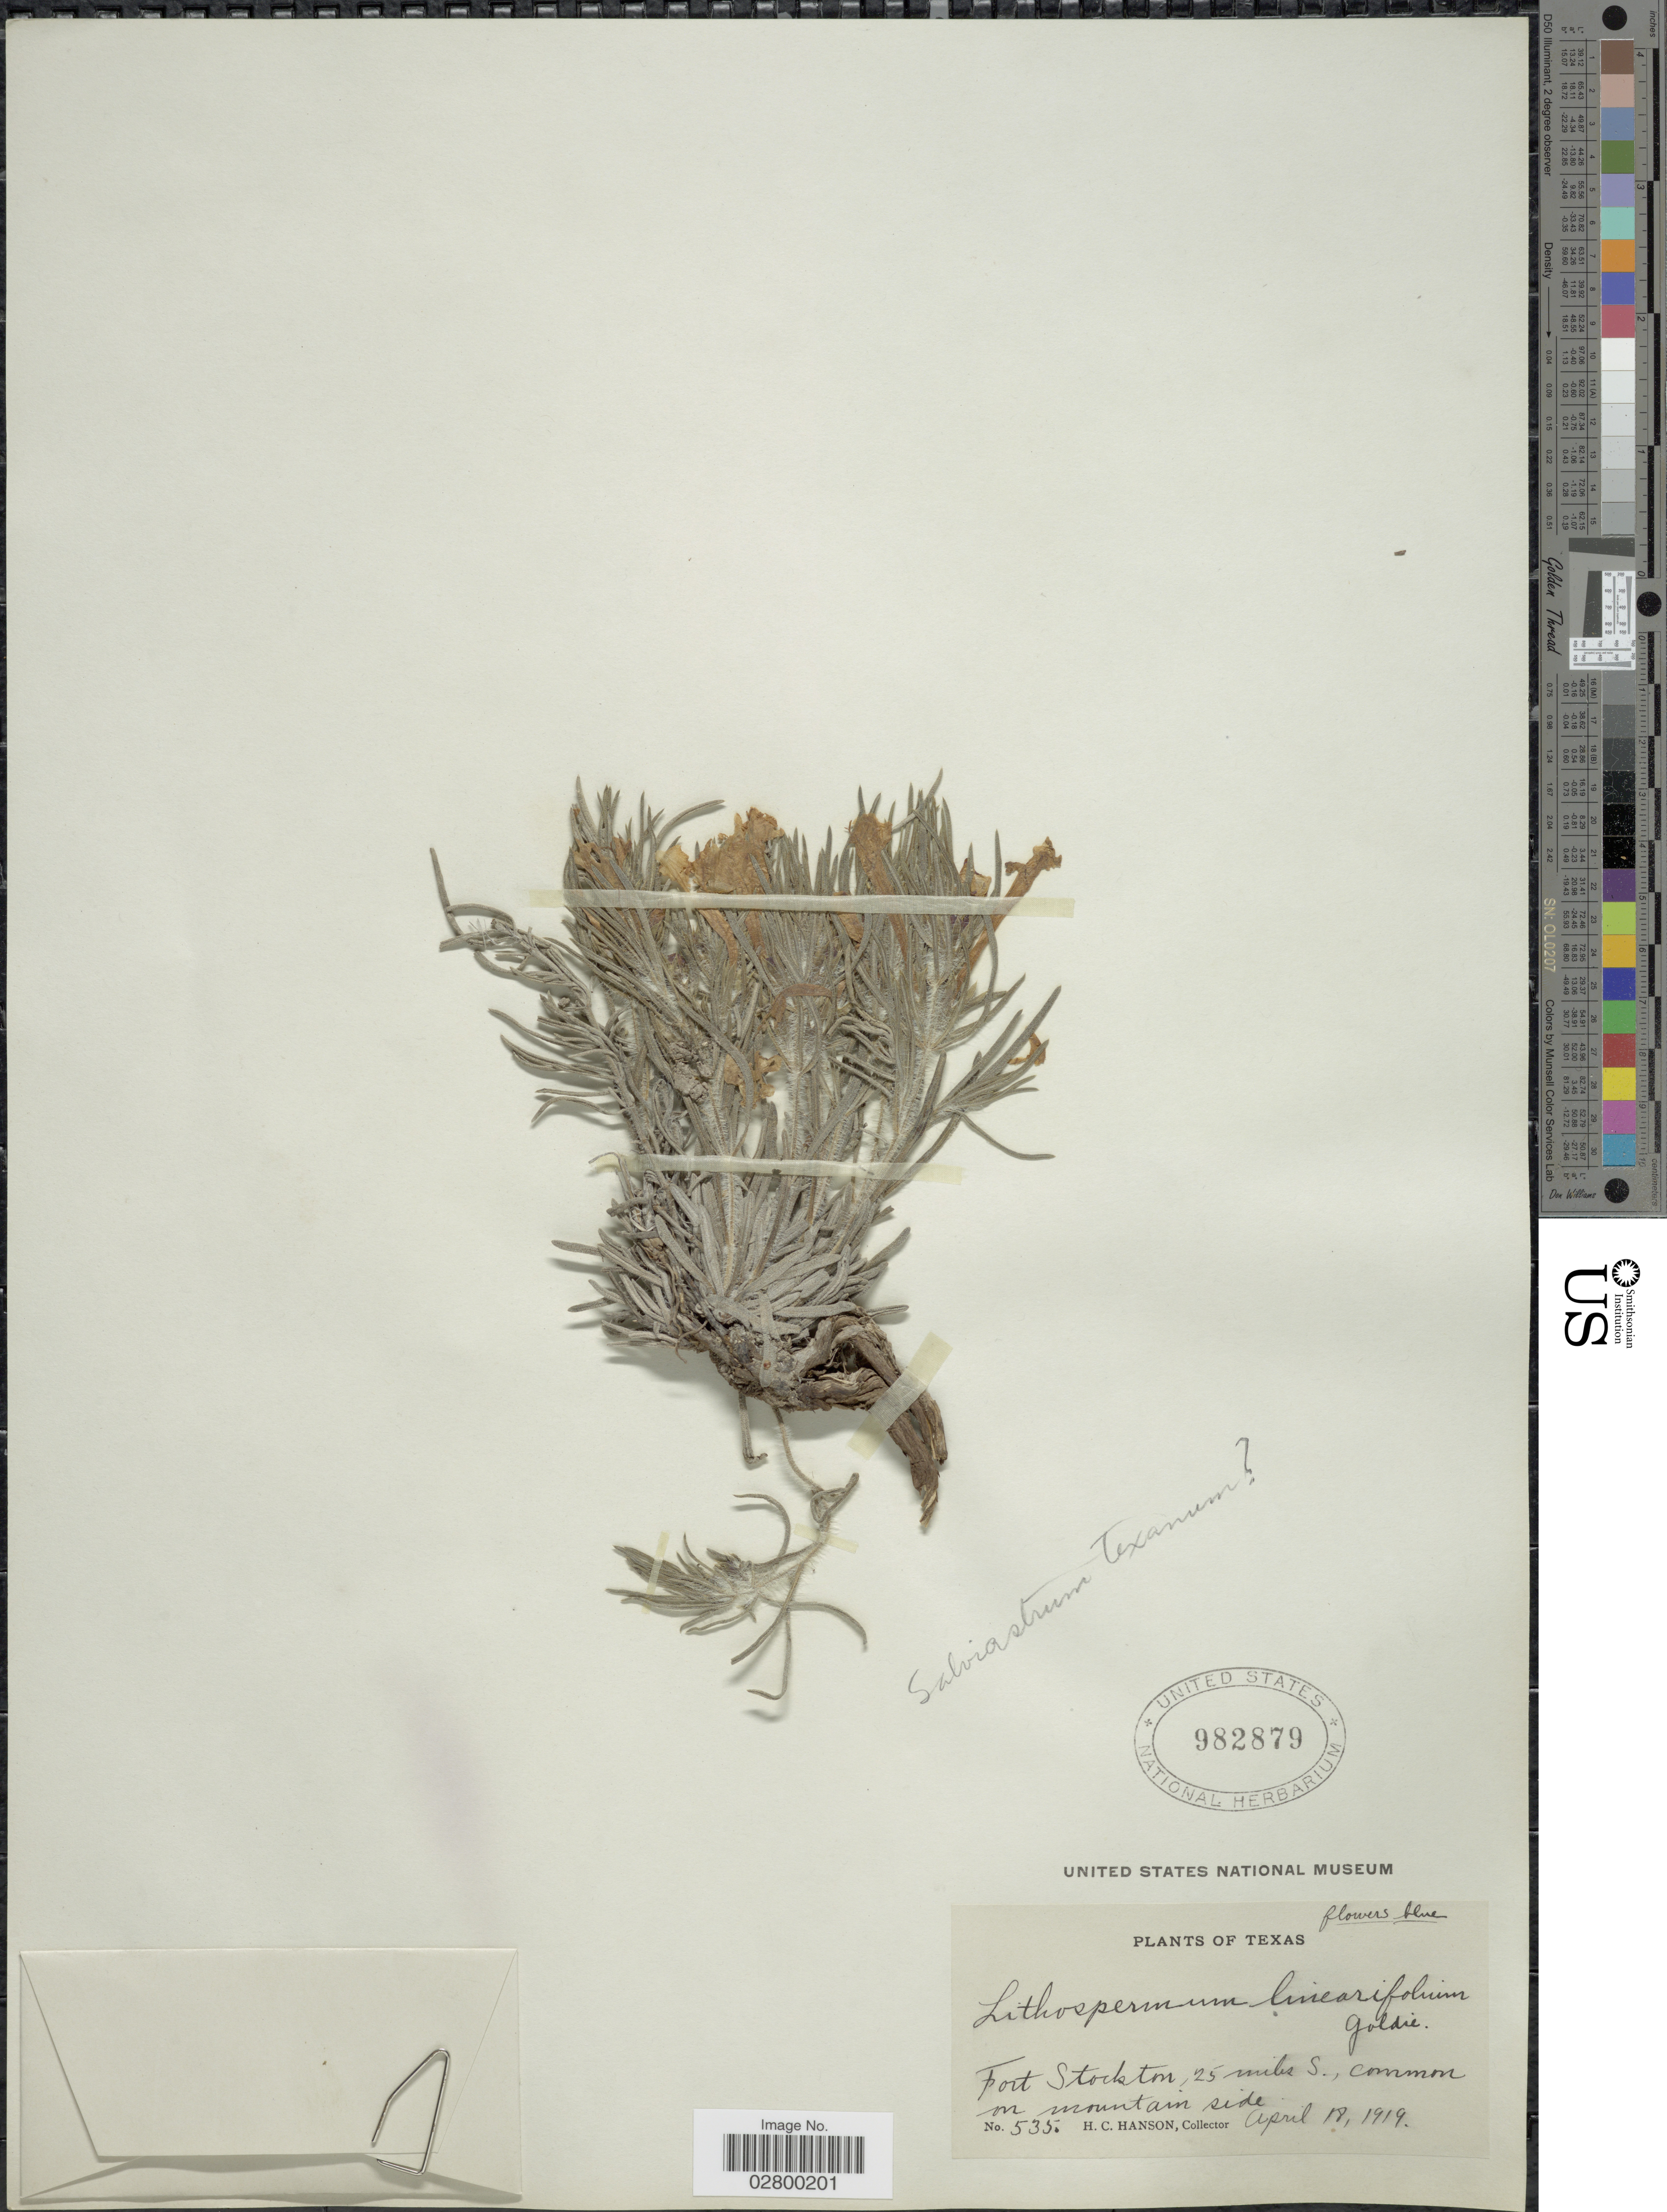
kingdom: Plantae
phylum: Tracheophyta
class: Magnoliopsida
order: Lamiales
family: Lamiaceae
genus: Salvia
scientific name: Salvia texana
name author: (Scheele) Torr.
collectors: H. Hanson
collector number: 535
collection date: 1919-04-18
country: United States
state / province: Texas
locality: Fort Stockton, 25 mile S. common on mountain side.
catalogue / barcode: US 982879